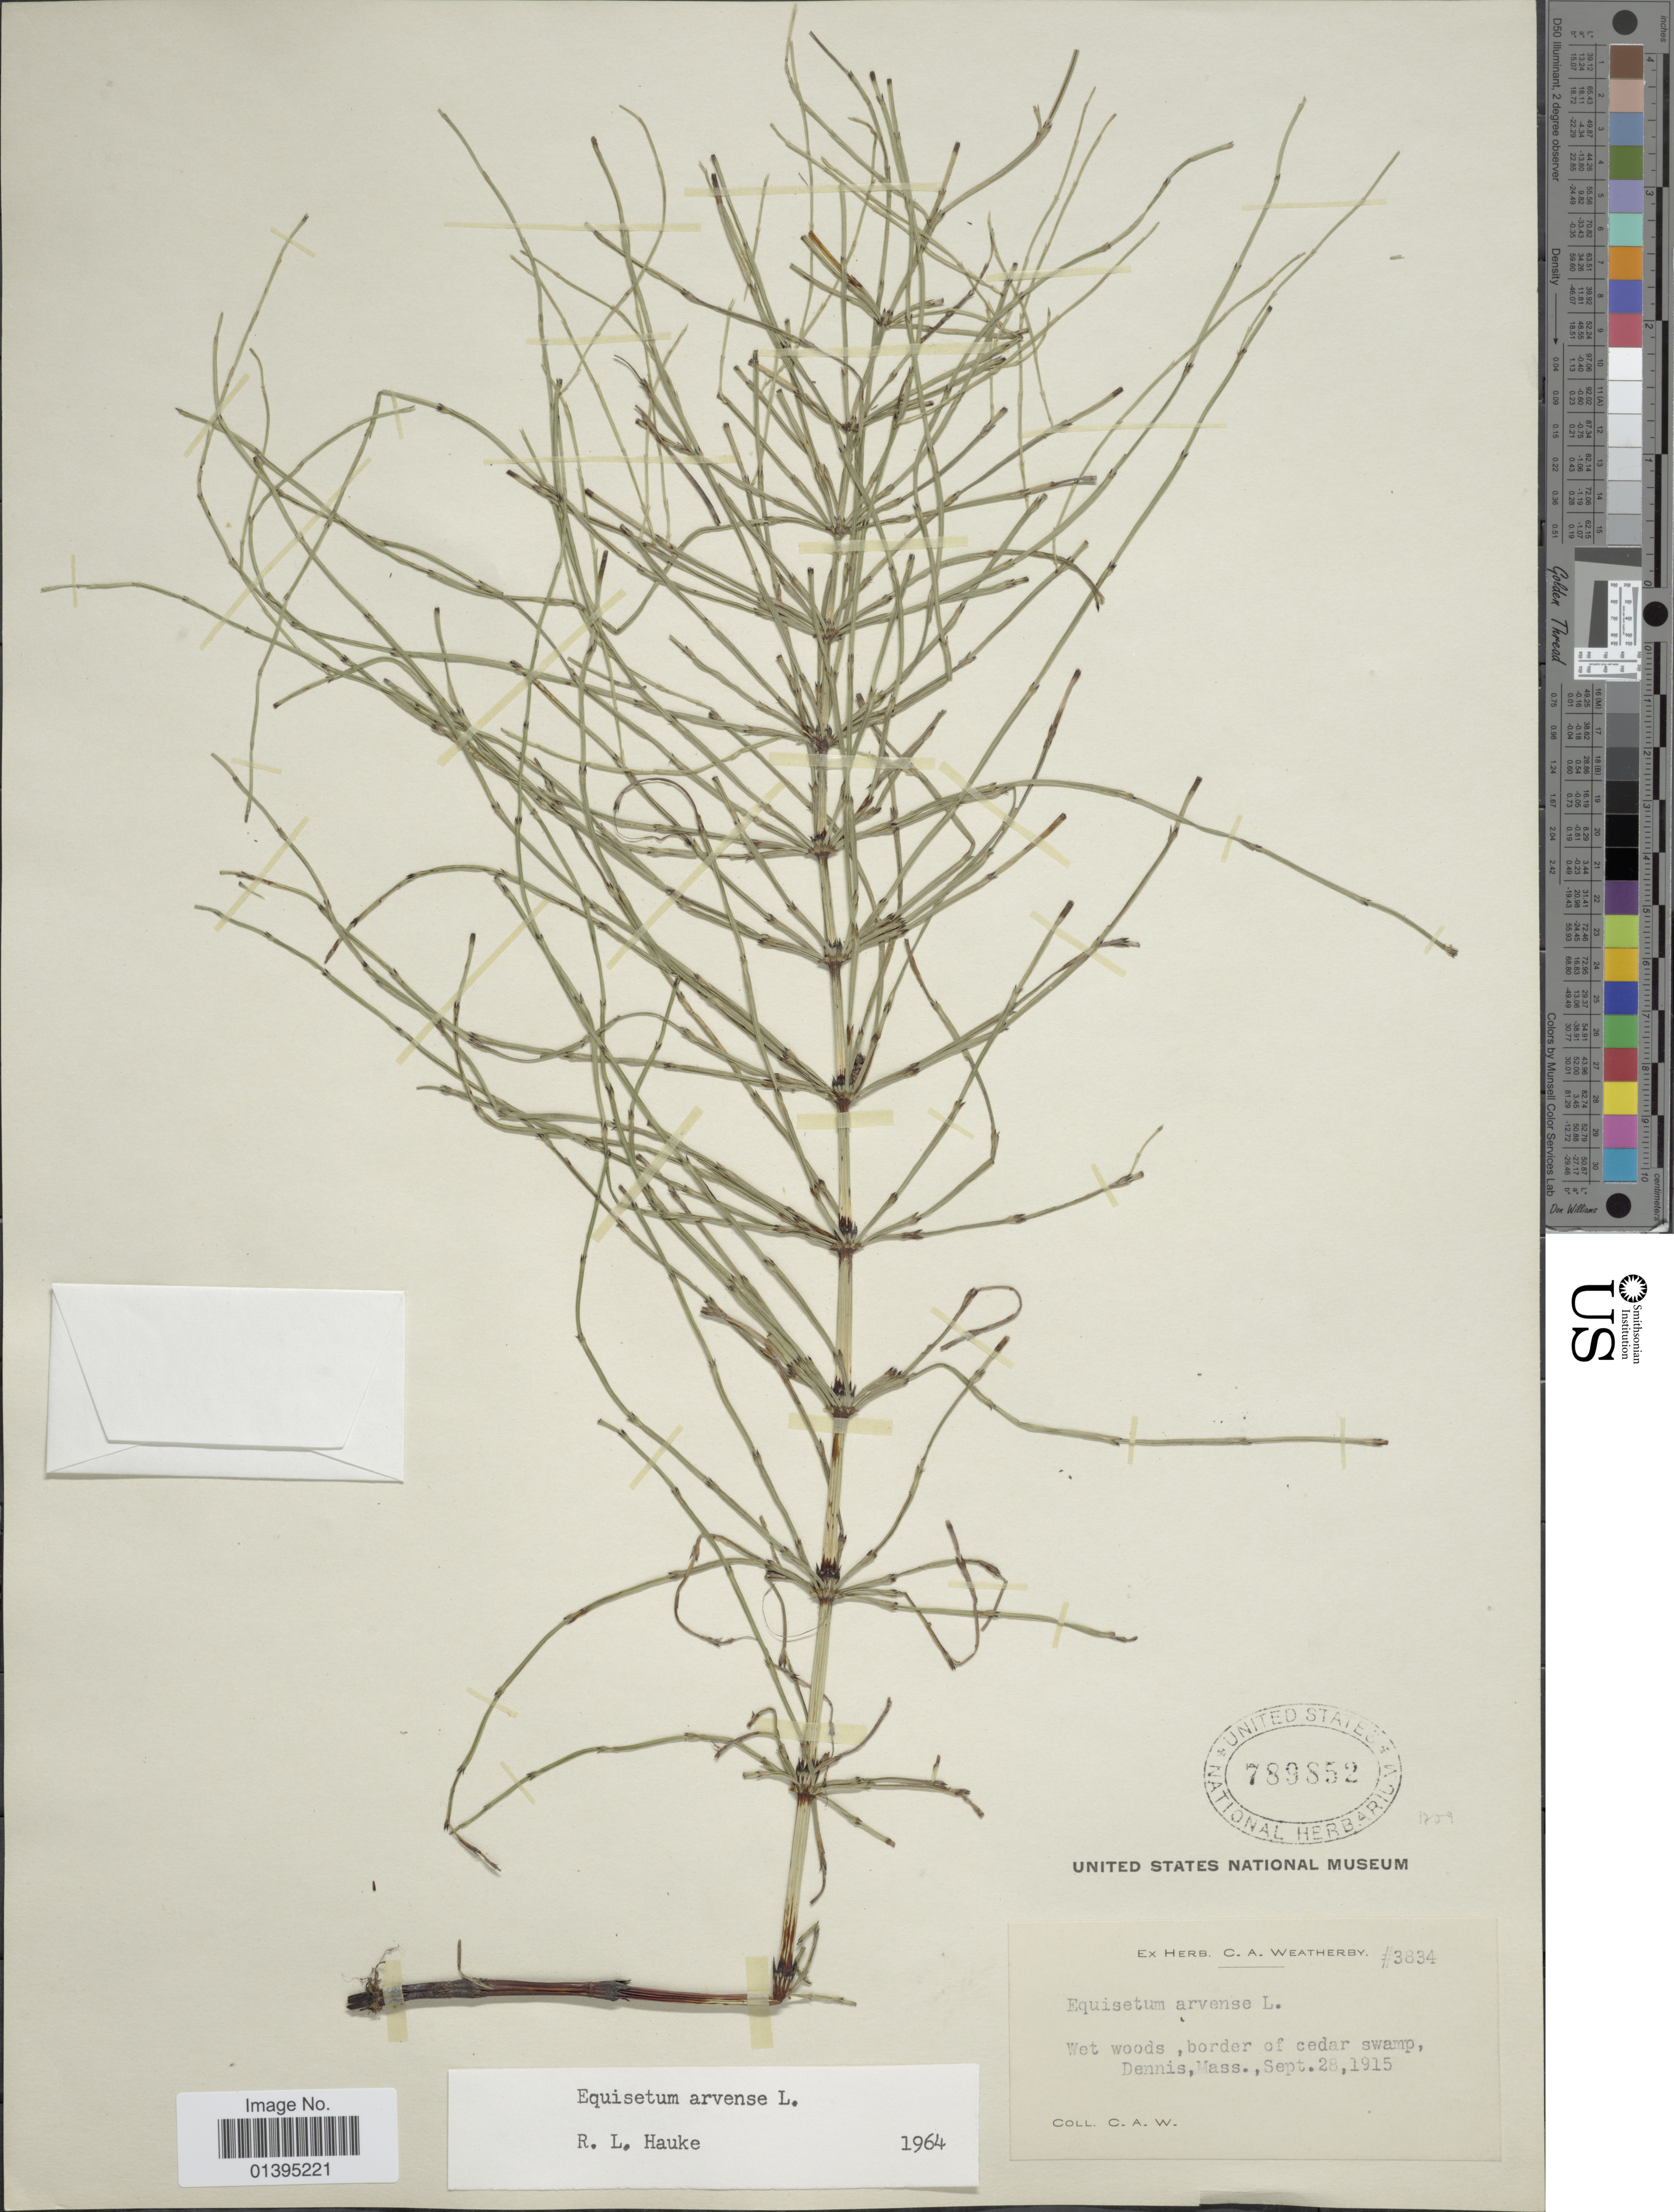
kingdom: Plantae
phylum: Tracheophyta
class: Polypodiopsida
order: Equisetales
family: Equisetaceae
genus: Equisetum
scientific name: Equisetum arvense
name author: L.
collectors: C. A. Weatherby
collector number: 3834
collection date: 1915-09-28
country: United States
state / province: Massachusetts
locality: Border of cedar swamp, Dennis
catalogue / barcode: US 789852